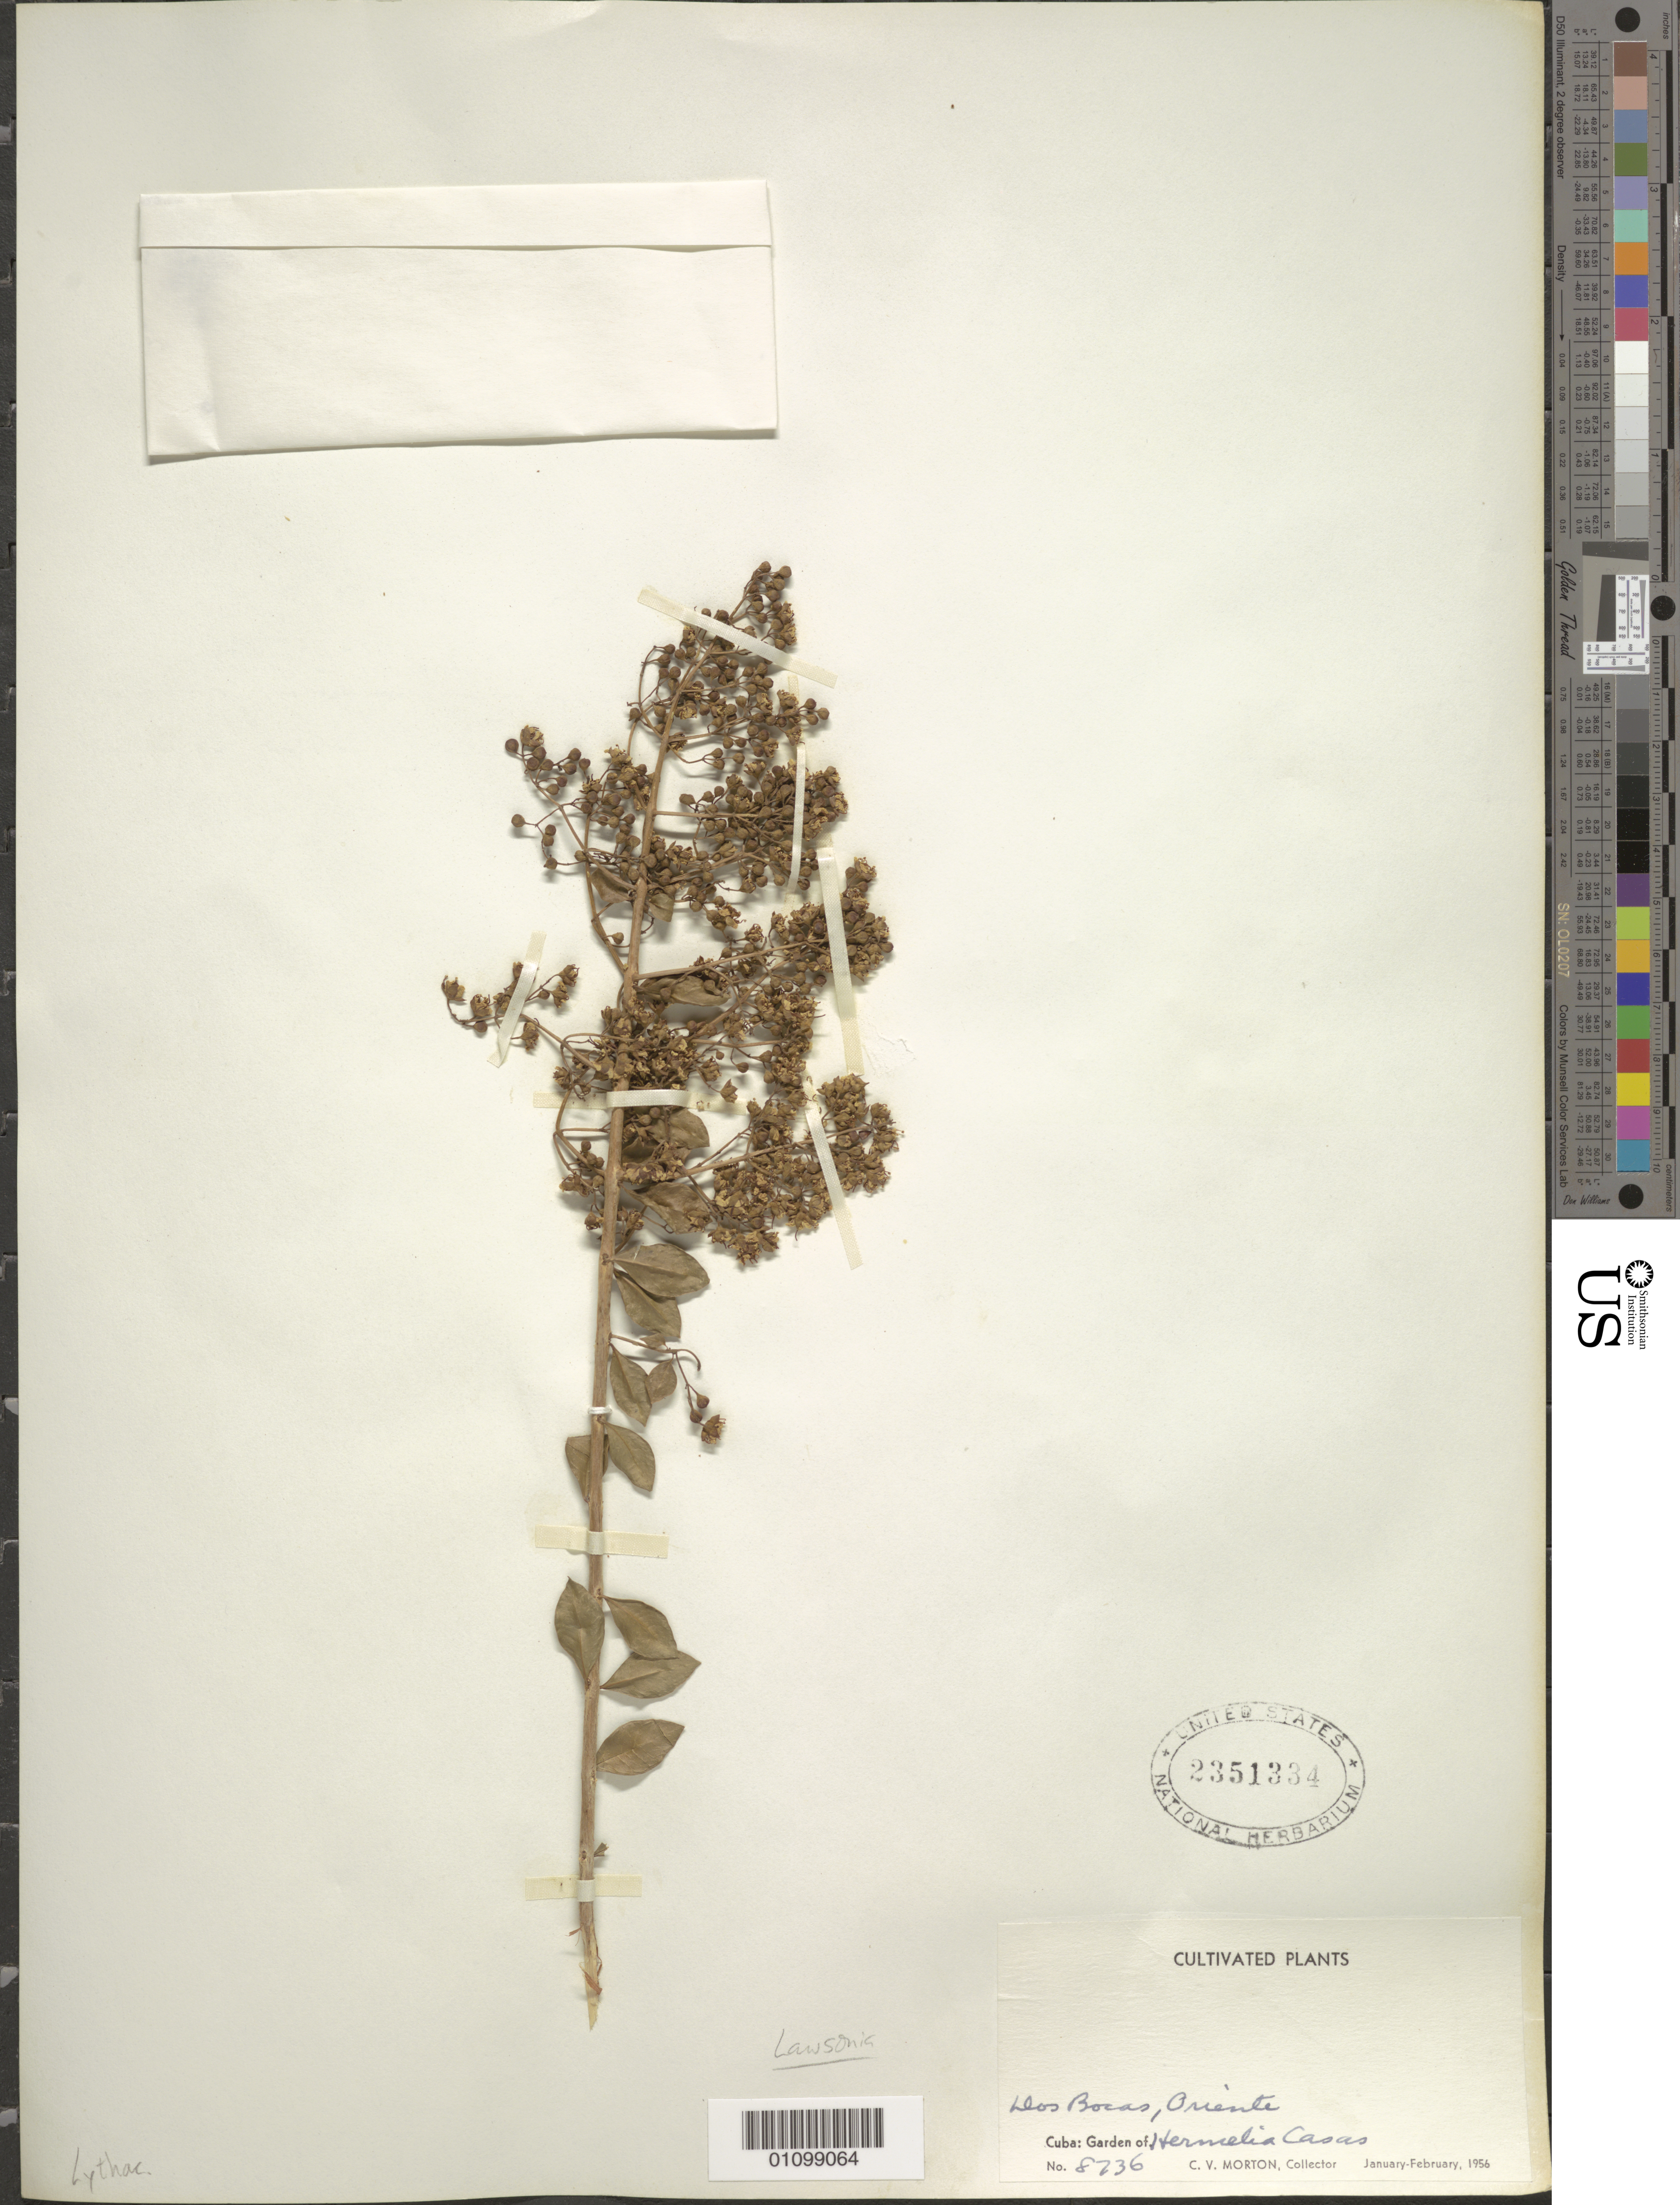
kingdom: Plantae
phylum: Tracheophyta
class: Magnoliopsida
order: Myrtales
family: Lythraceae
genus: Lawsonia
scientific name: Lawsonia inermis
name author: L.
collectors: C. V. Morton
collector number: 8736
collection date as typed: Jan 1956 to Feb 1956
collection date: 1956-01/1956-02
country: Cuba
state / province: Oriente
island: Cuba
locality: Los Bocas Garden of Hermelia Casas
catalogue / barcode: US 2351334